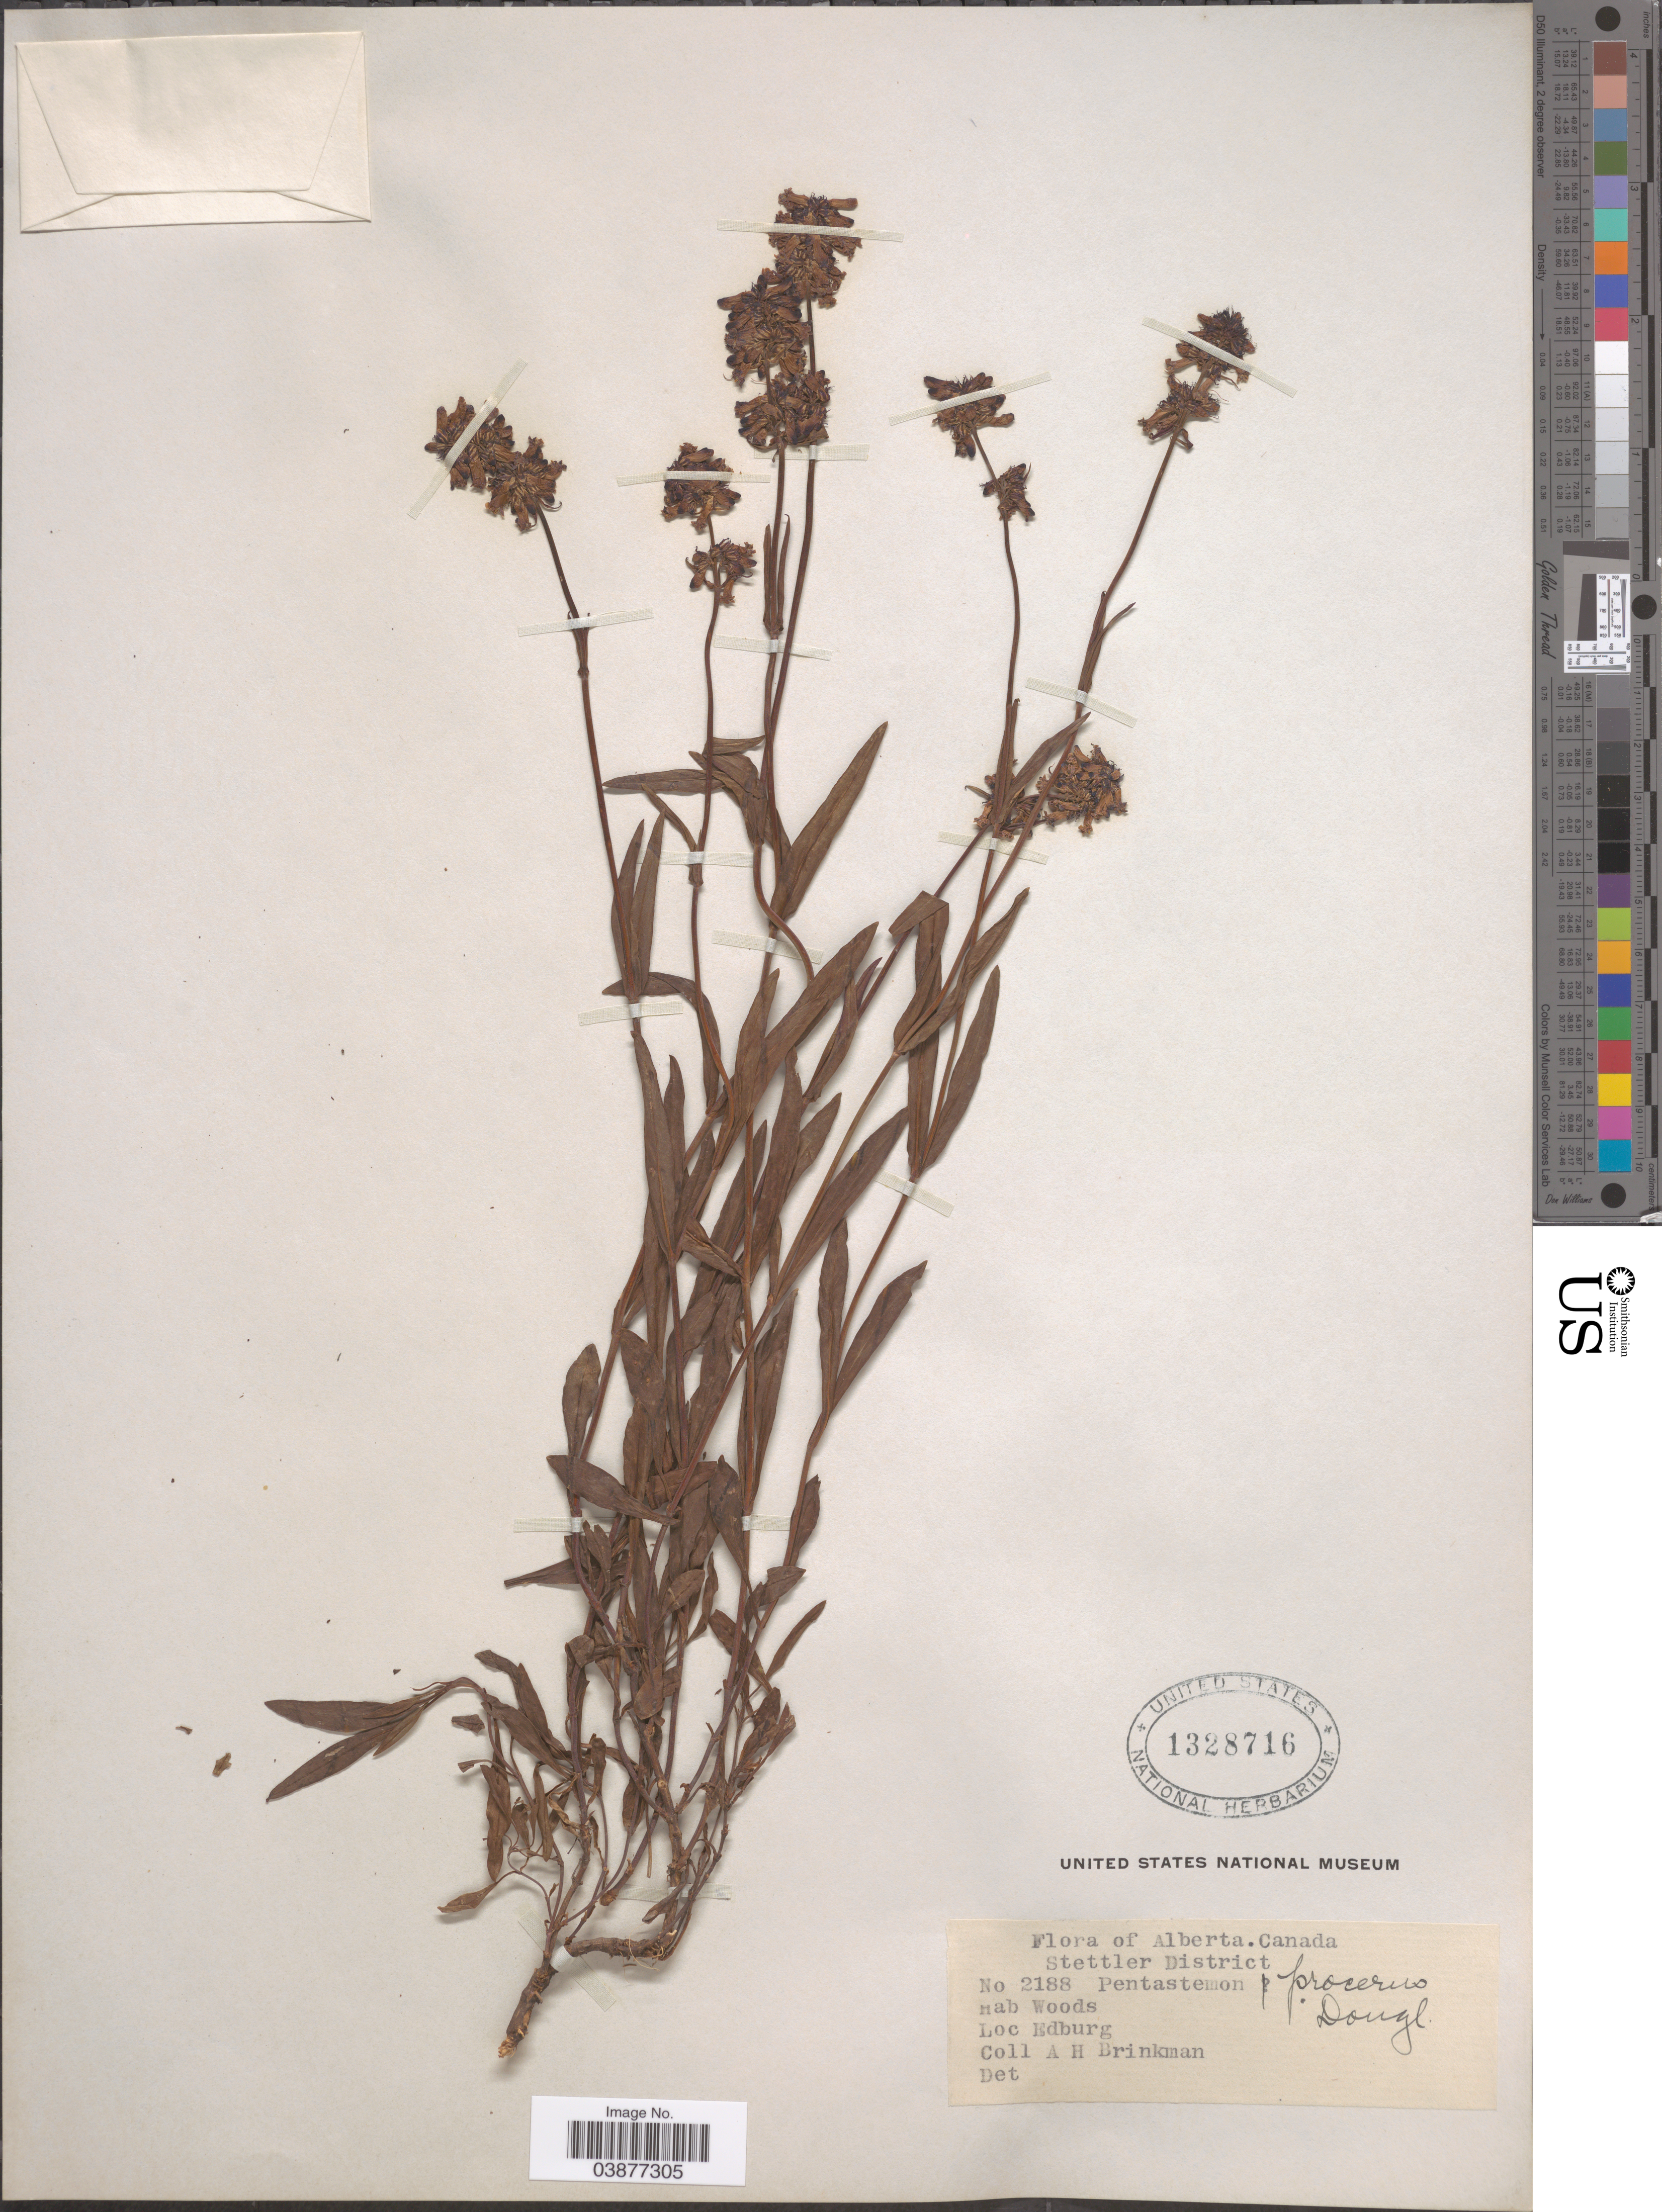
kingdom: Plantae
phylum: Tracheophyta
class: Magnoliopsida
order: Lamiales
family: Plantaginaceae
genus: Penstemon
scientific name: Penstemon procerus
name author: Douglas ex Graham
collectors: A. Brinkman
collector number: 2188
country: Canada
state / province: Alberta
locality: Stettler District. Edburg.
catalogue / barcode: US 1328716